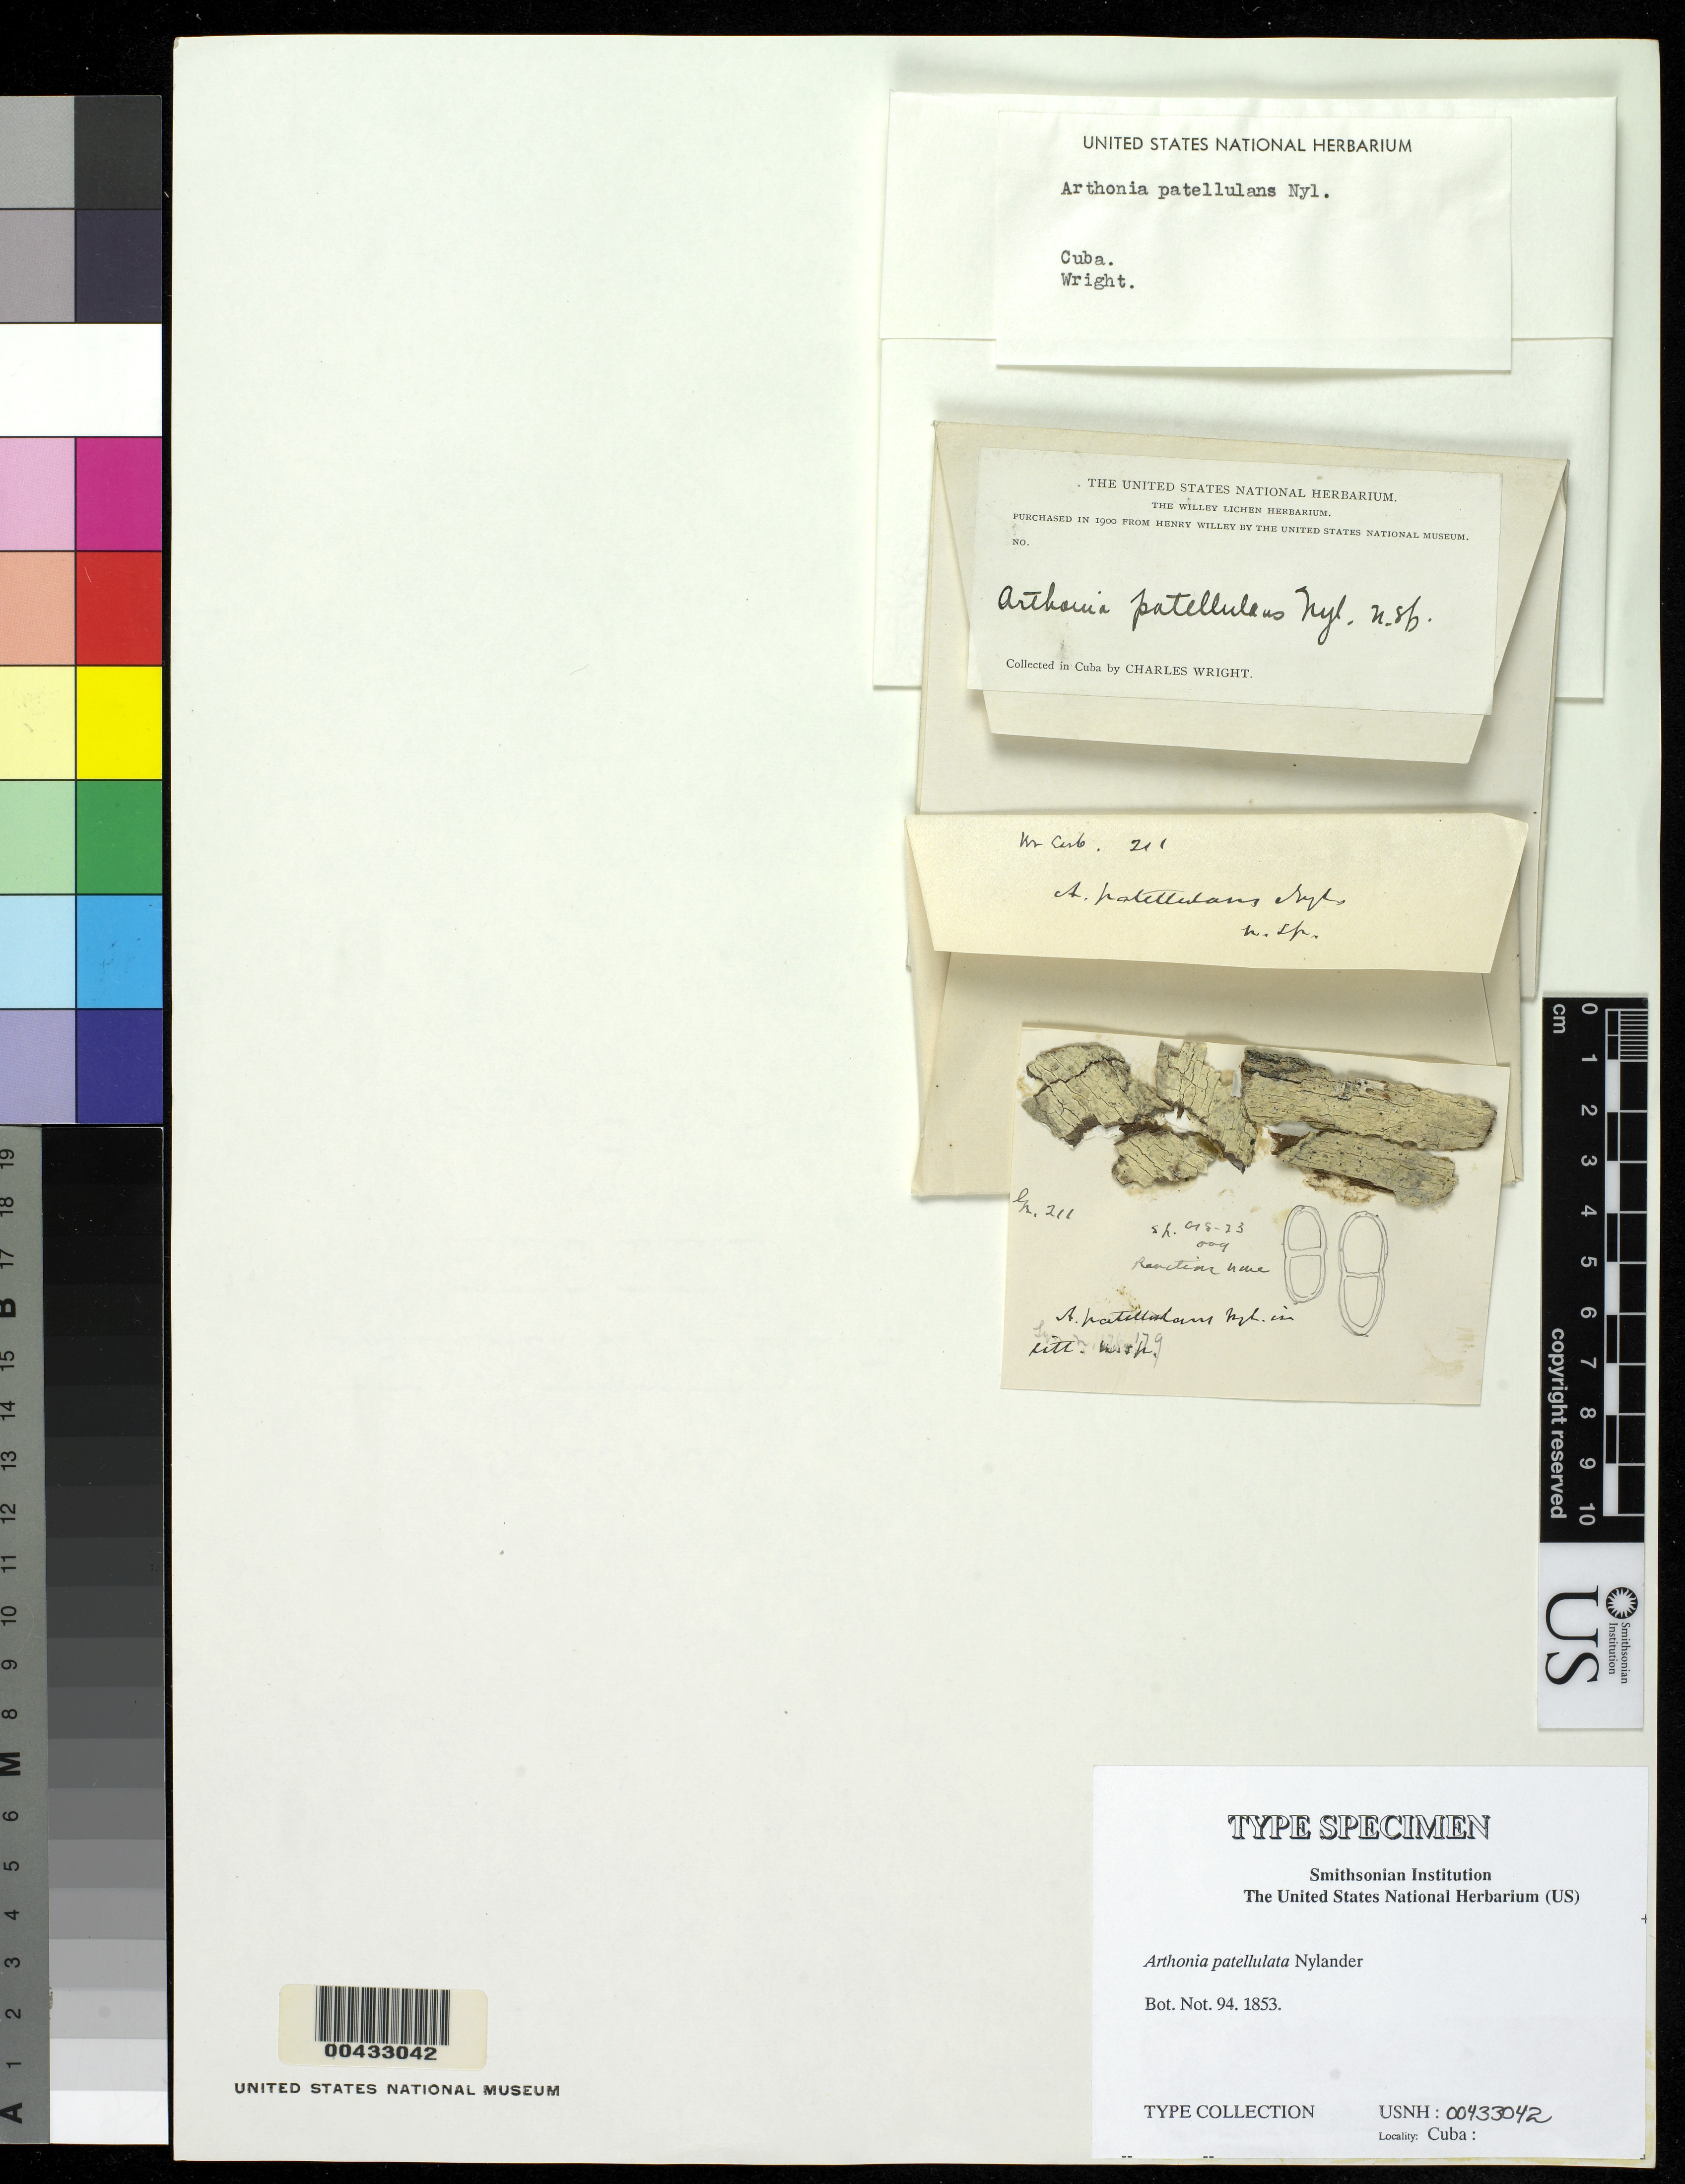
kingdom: Fungi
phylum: Ascomycota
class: Arthoniomycetes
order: Arthoniales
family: Arthoniaceae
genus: Arthonia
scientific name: Arthonia patellulata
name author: Nyl.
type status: Type Collection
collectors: C. Wright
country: Cuba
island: Greater Antilles